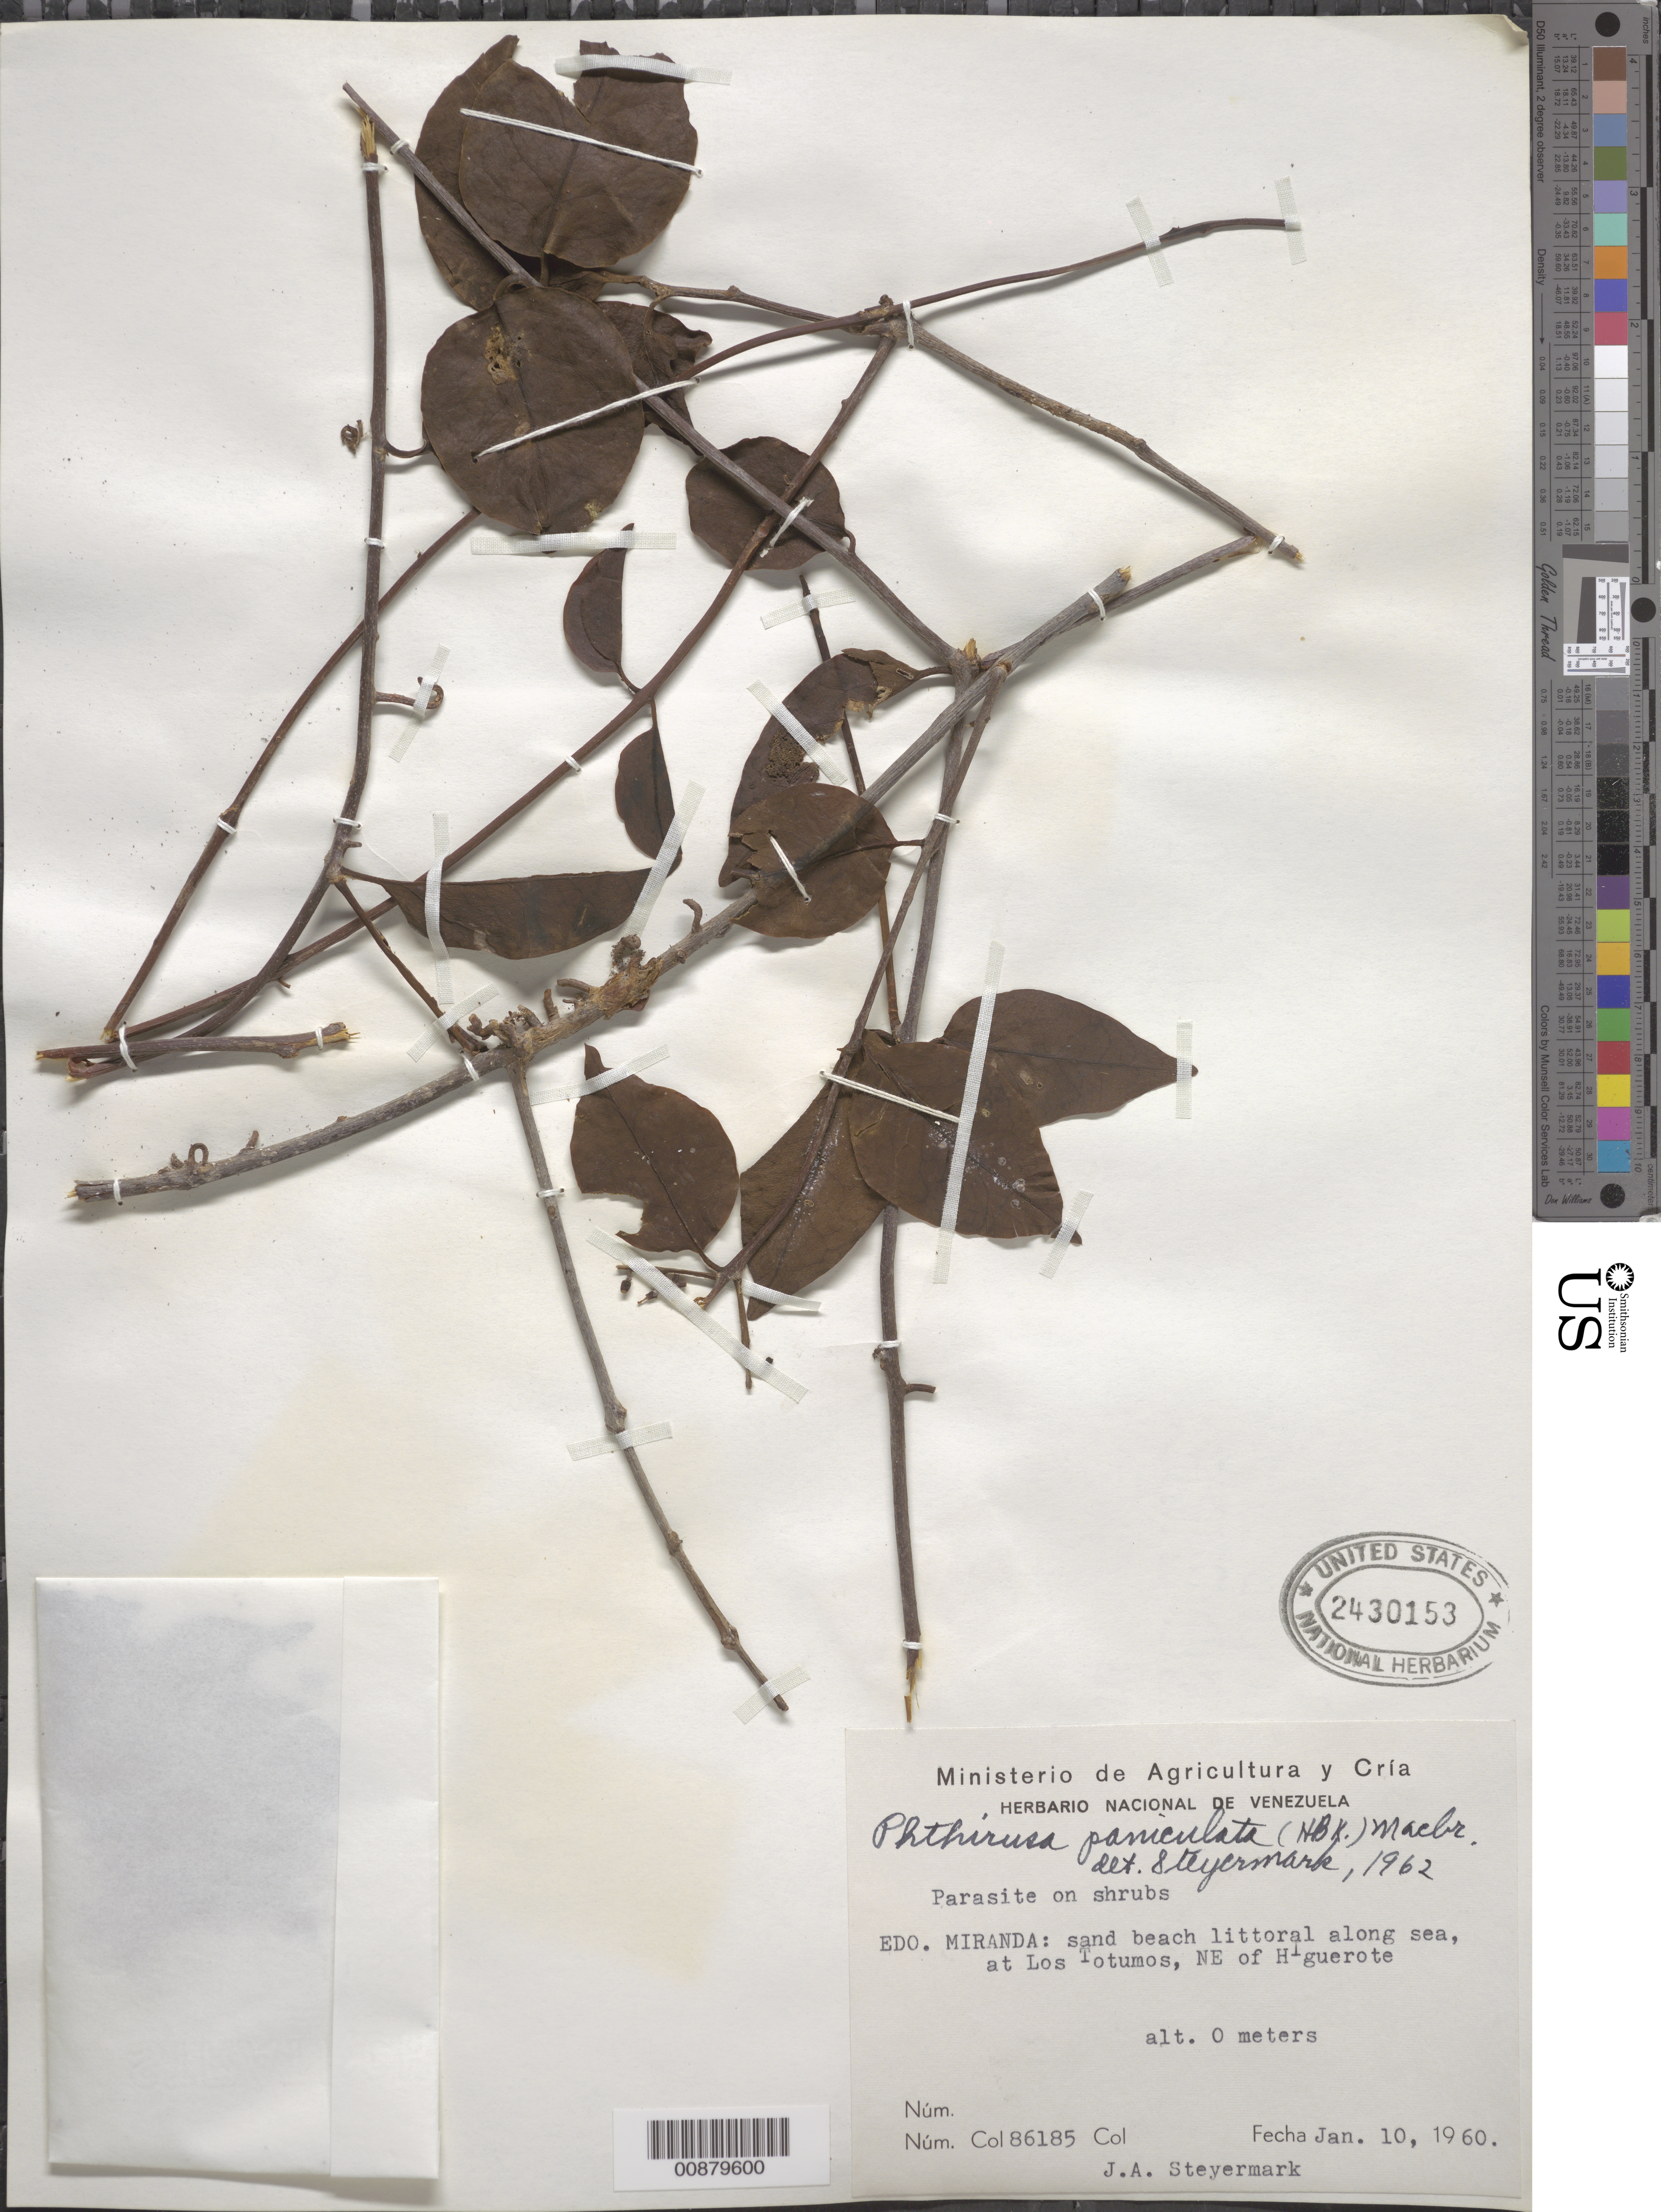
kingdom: Plantae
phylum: Tracheophyta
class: Magnoliopsida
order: Santalales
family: Loranthaceae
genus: Phthirusa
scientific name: Phthirusa paniculata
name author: (Kunth) J.F. Macbr.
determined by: Steyermark, Julian A., (VEN)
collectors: J. Steyermark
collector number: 86185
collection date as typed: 10-Jan-60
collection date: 1960-01-10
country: Venezuela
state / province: Miranda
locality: Los Totumos, NE of Higuerote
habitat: Sand beach littoral along sea; on shrubs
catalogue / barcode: US 2430153